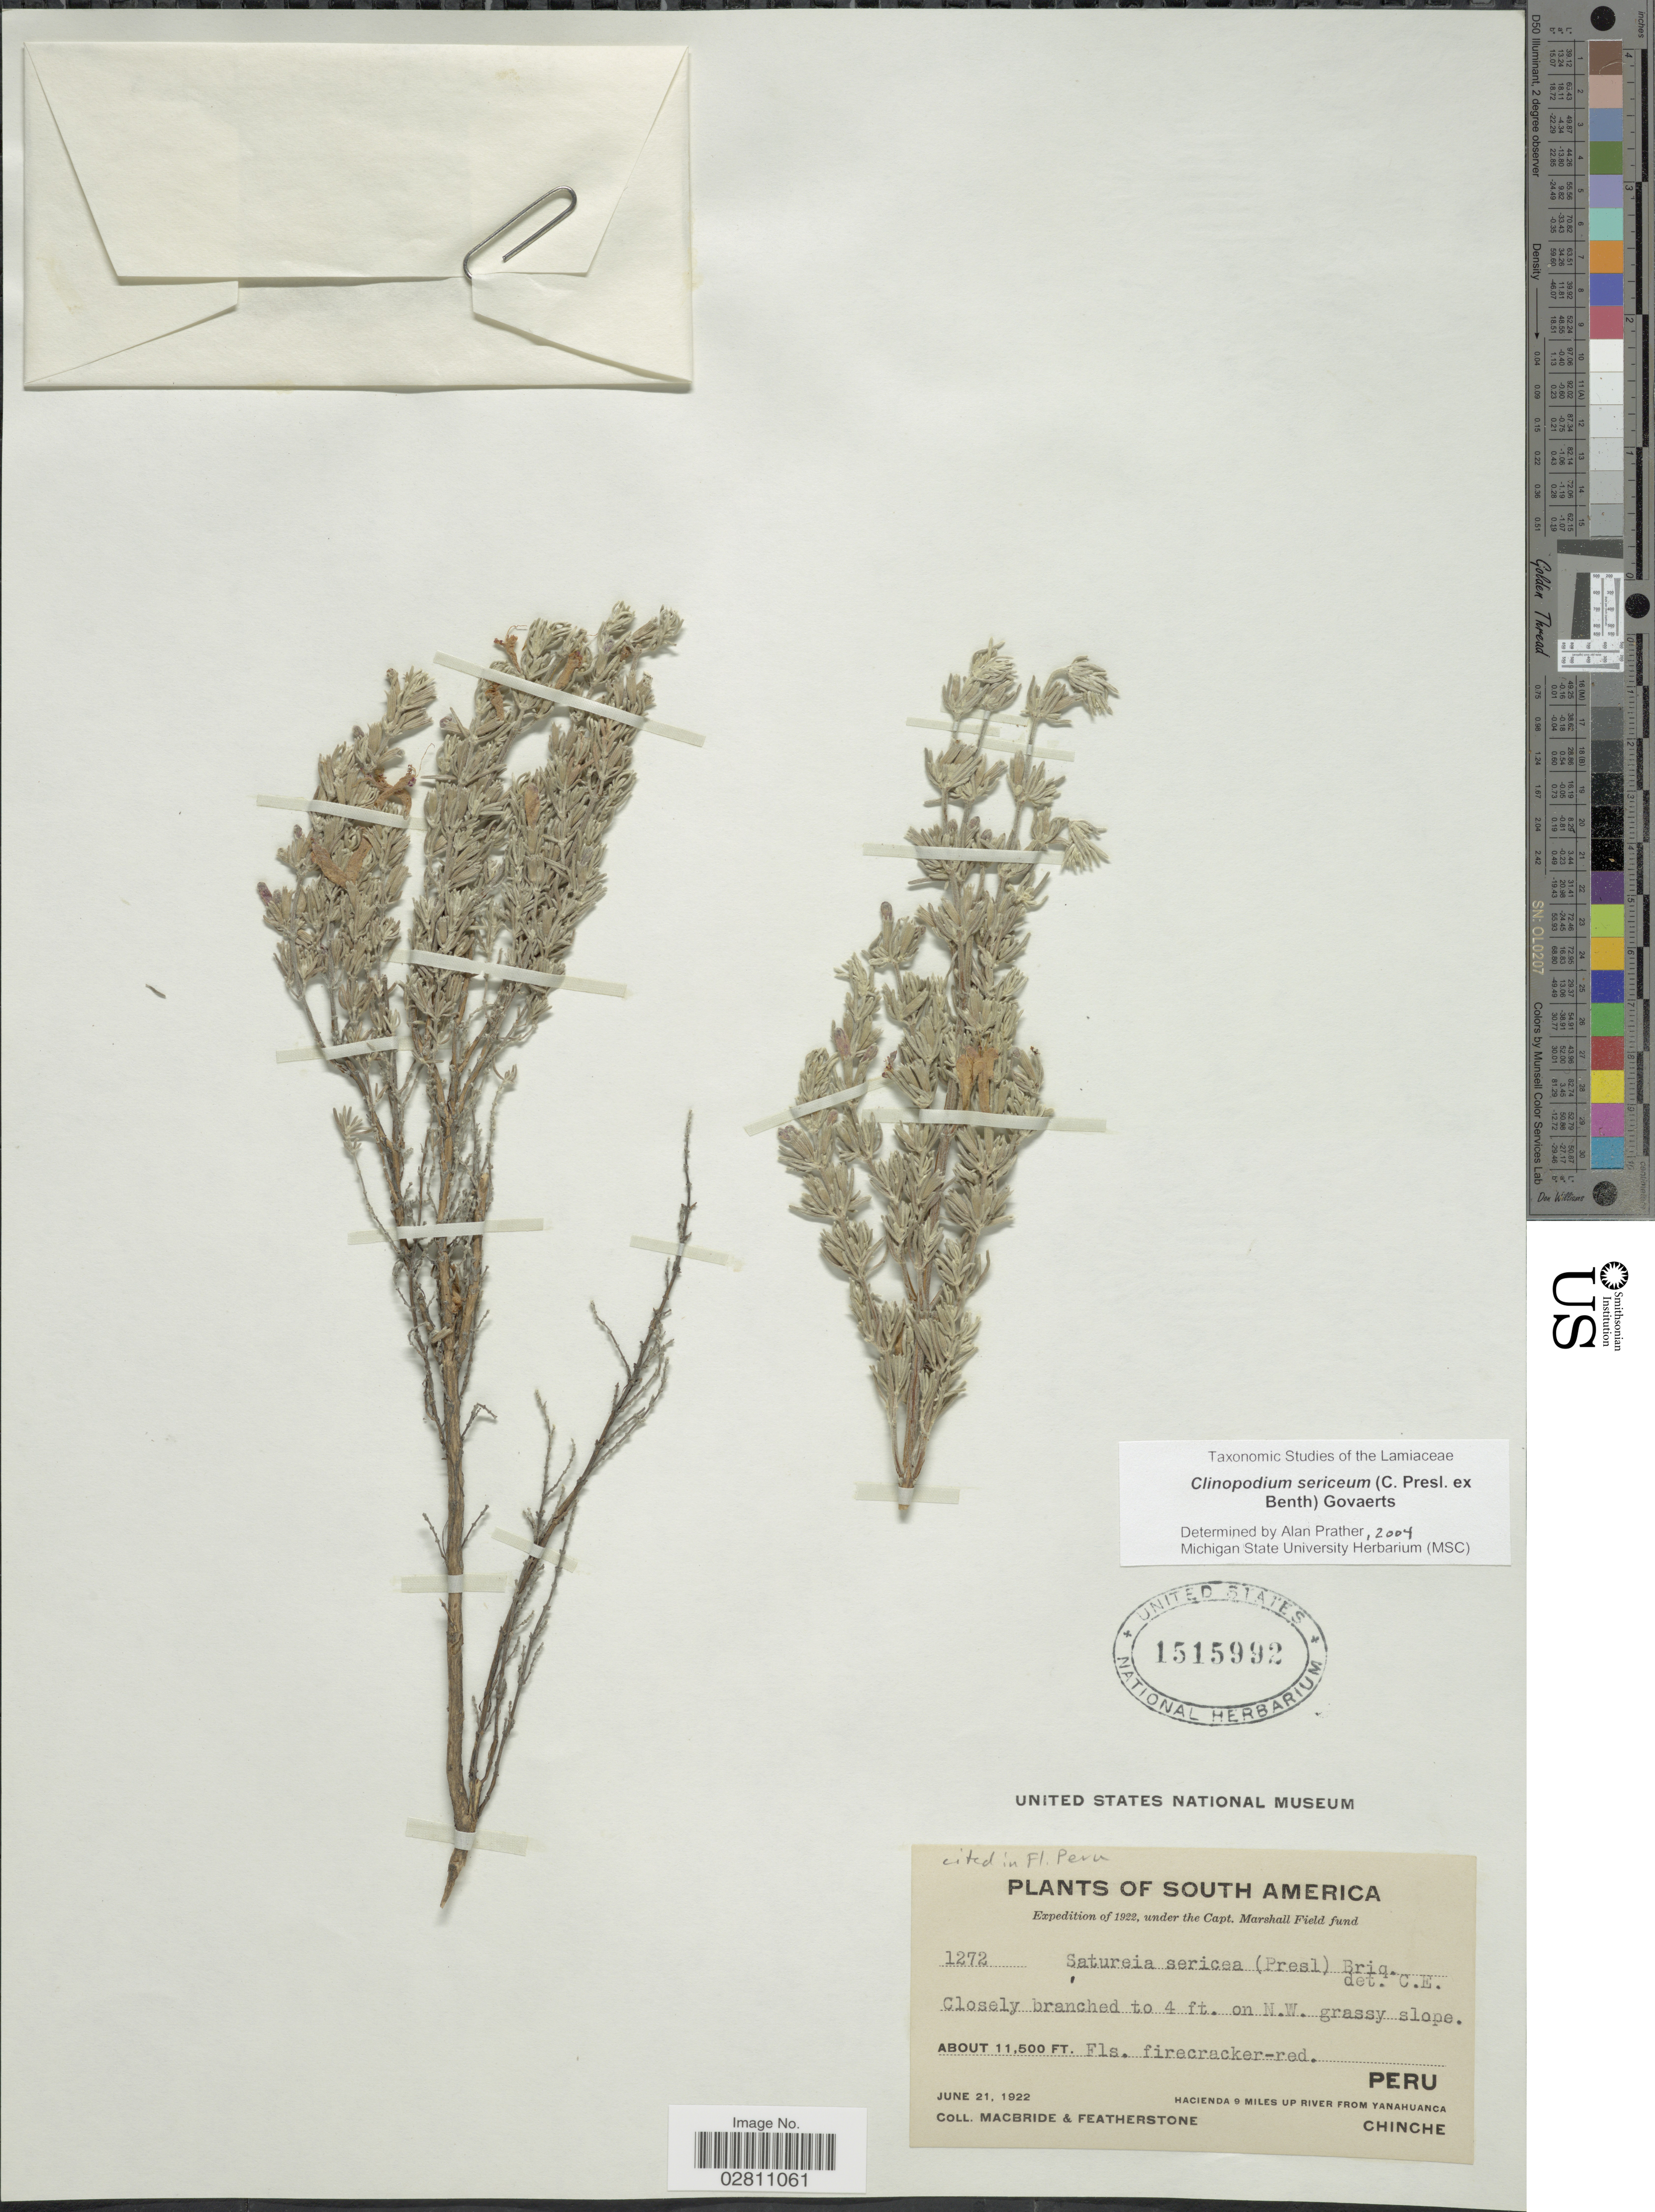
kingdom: Plantae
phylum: Tracheophyta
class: Magnoliopsida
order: Lamiales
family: Lamiaceae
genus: Clinopodium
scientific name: Clinopodium sericeum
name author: (C. Presl ex Benth.) Govaerts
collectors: Macbride, -- & -. Featherstone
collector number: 1272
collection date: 1922-06-21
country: Peru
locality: Hacienda 9 miles up river from Yanahuanca, Chinche, Peru.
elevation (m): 3505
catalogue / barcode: US 1515992